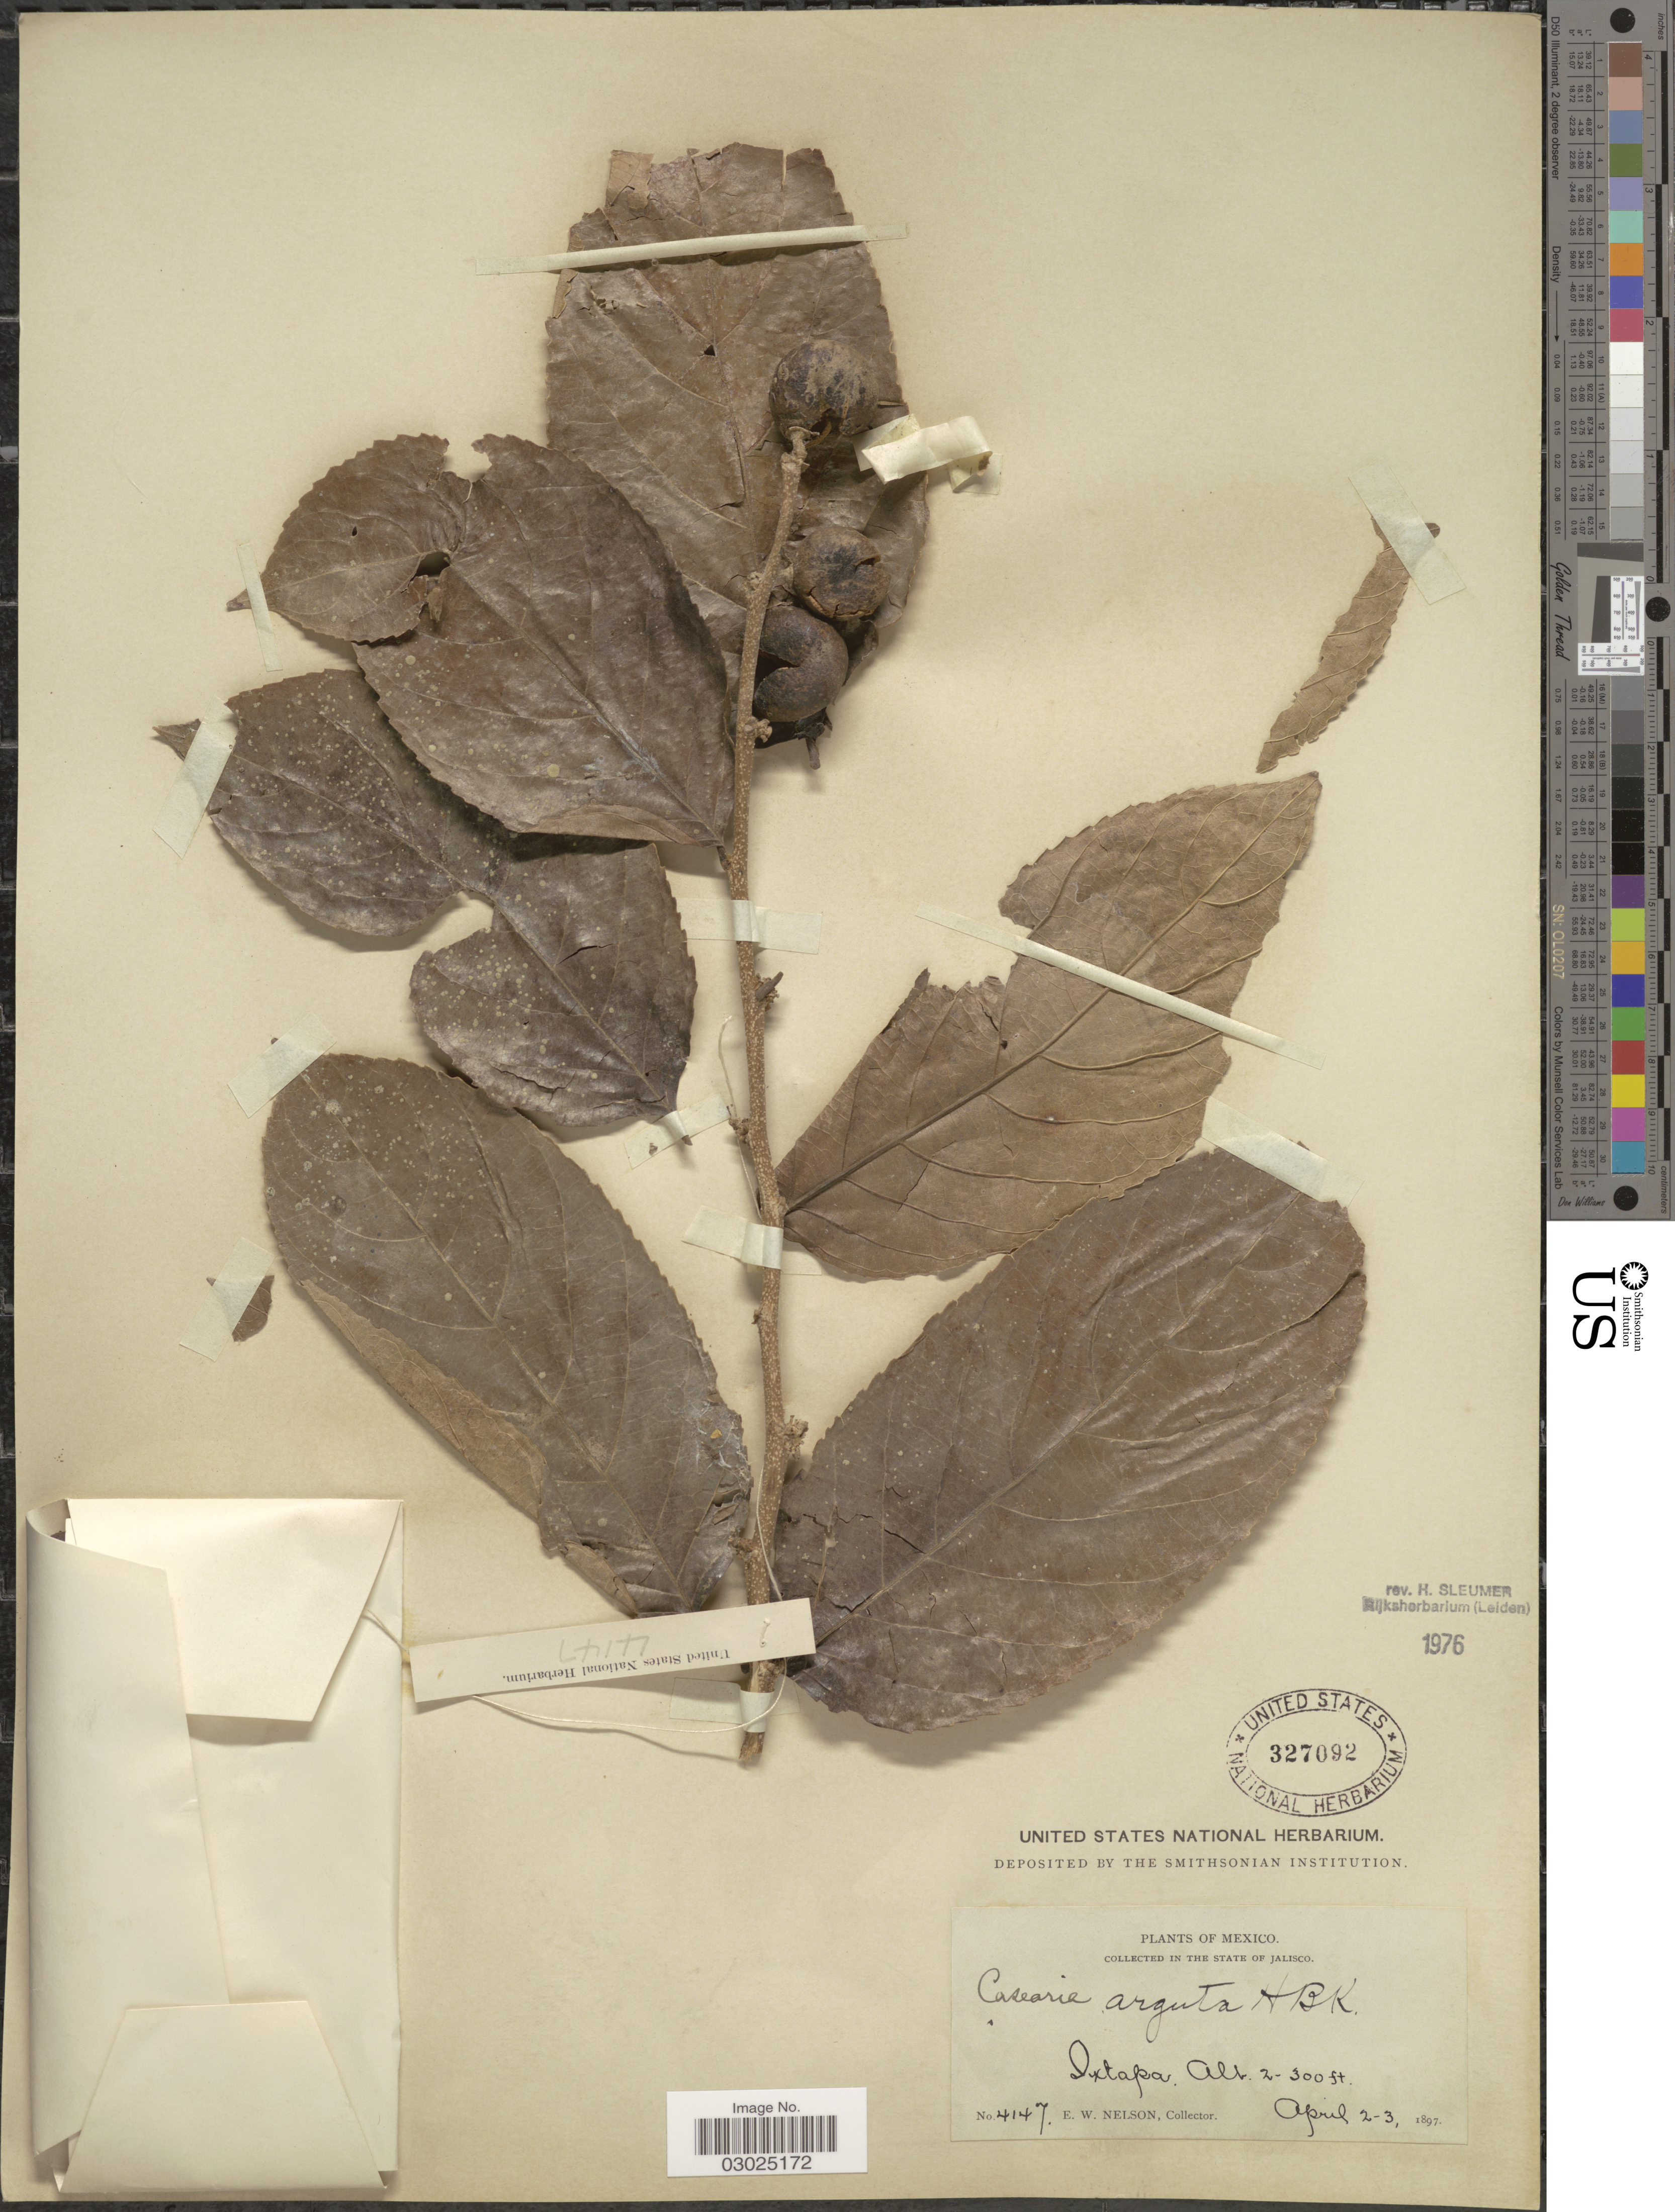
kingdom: Plantae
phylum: Tracheophyta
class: Magnoliopsida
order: Malpighiales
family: Salicaceae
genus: Casearia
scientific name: Casearia arguta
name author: Kunth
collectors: E. W. Nelson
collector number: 4147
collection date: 1897-04-02/1897-04-03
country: Mexico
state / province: Jalisco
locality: Ixtapa.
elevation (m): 61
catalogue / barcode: US 327092